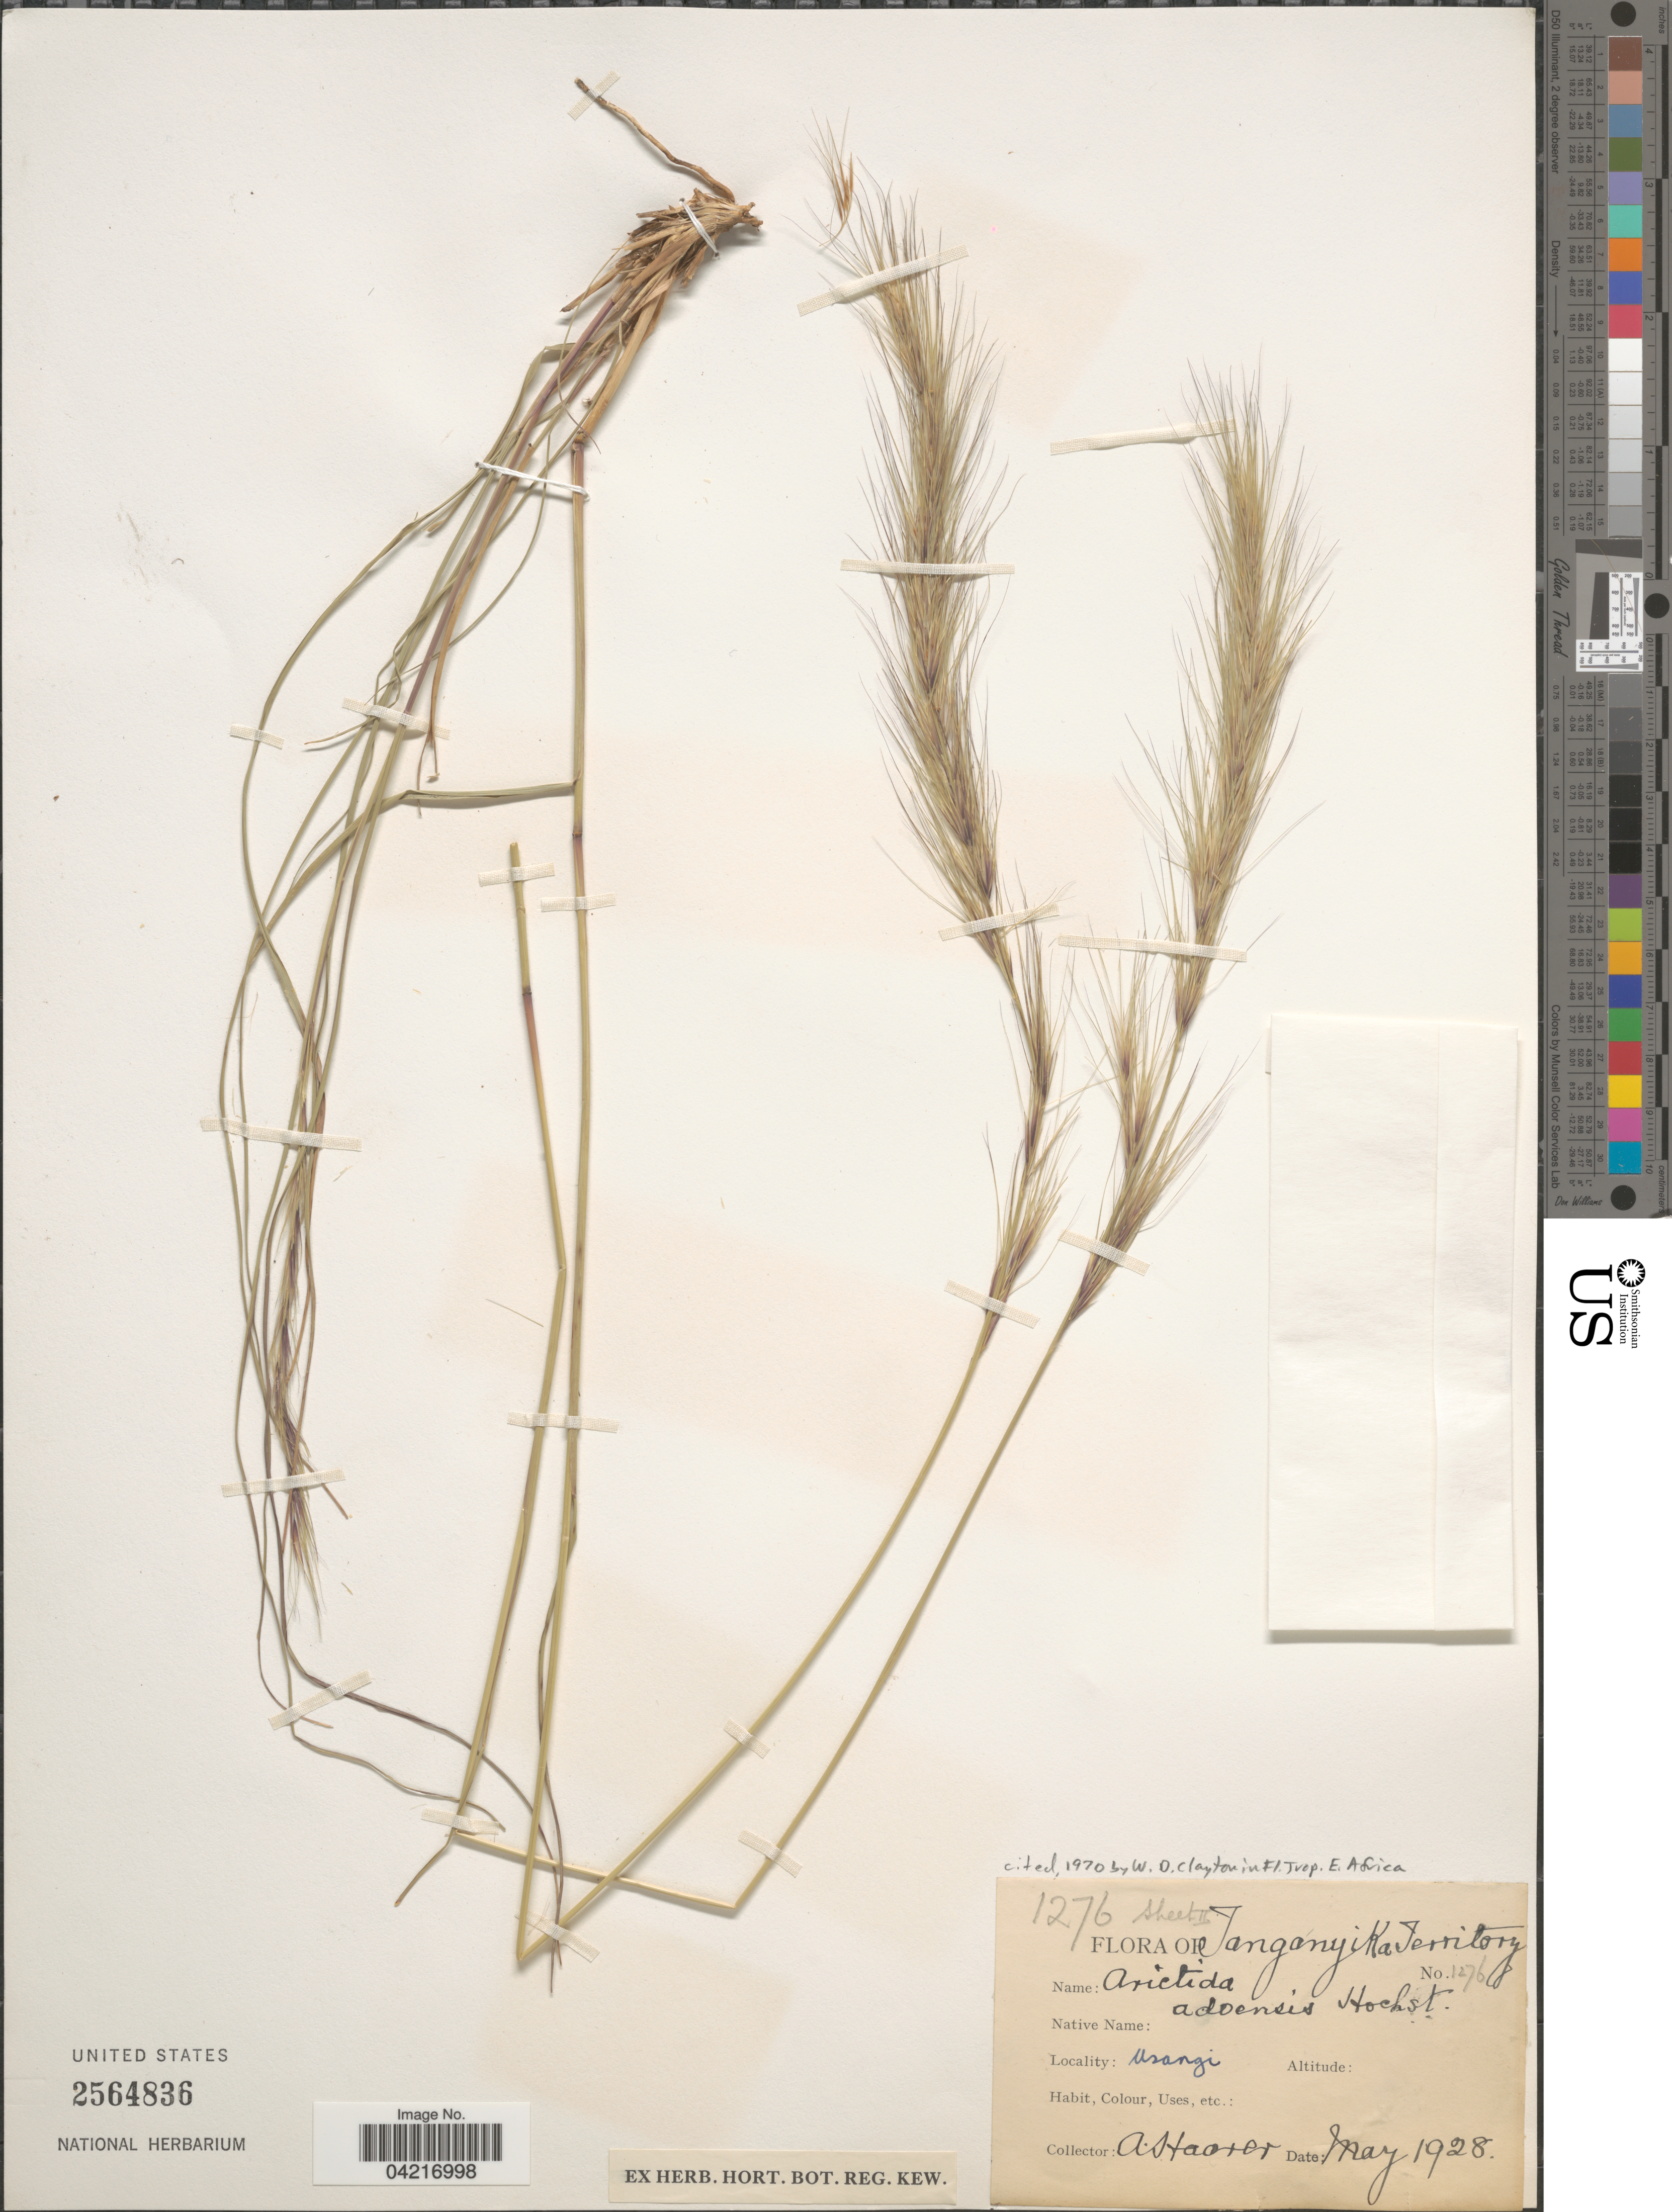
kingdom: Plantae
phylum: Tracheophyta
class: Liliopsida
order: Poales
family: Poaceae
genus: Aristida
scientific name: Aristida adoensis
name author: Hochst. ex A. Rich.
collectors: A. Haarer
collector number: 1276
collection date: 1928-05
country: Tanzania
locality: Tanganyika Territory. Asangi.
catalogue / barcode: US 2564836